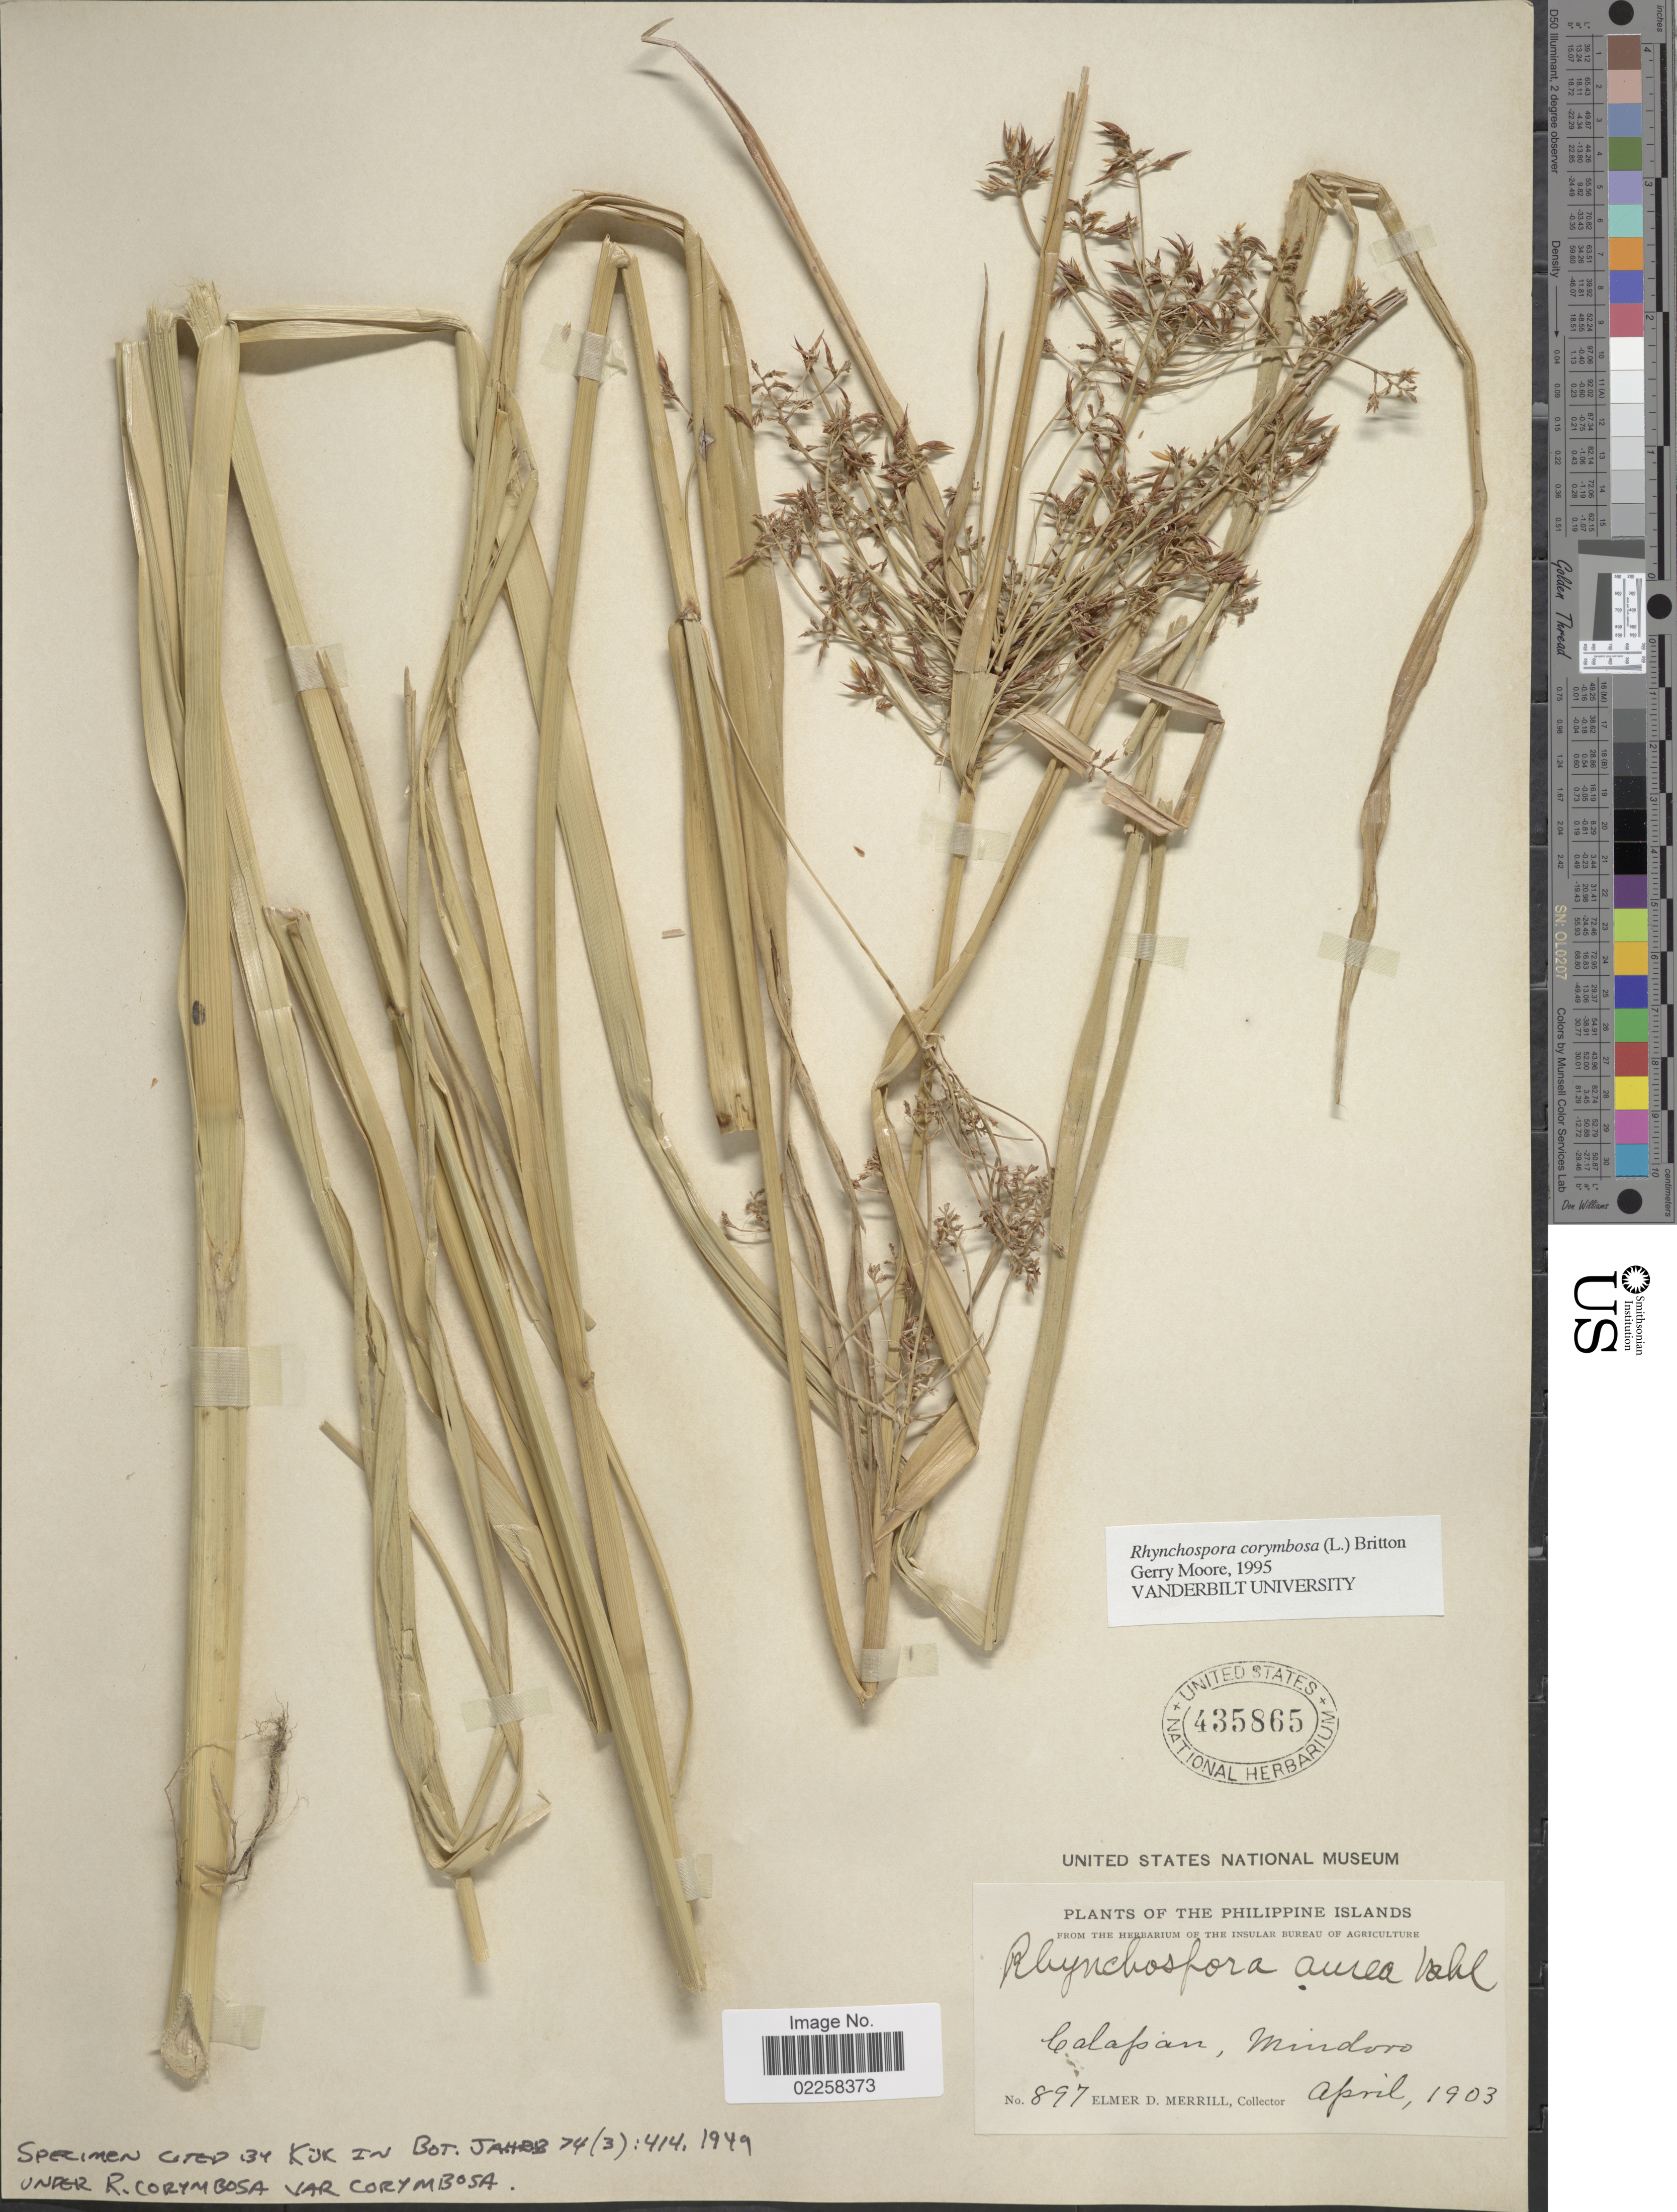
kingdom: Plantae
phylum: Tracheophyta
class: Liliopsida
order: Poales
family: Cyperaceae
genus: Rhynchospora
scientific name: Rhynchospora corymbosa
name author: (L.) Britton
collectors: E. D. Merrill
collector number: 897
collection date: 1903-04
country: Philippines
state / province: Mimaropa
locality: Calapan, Mindoro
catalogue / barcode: US 435865